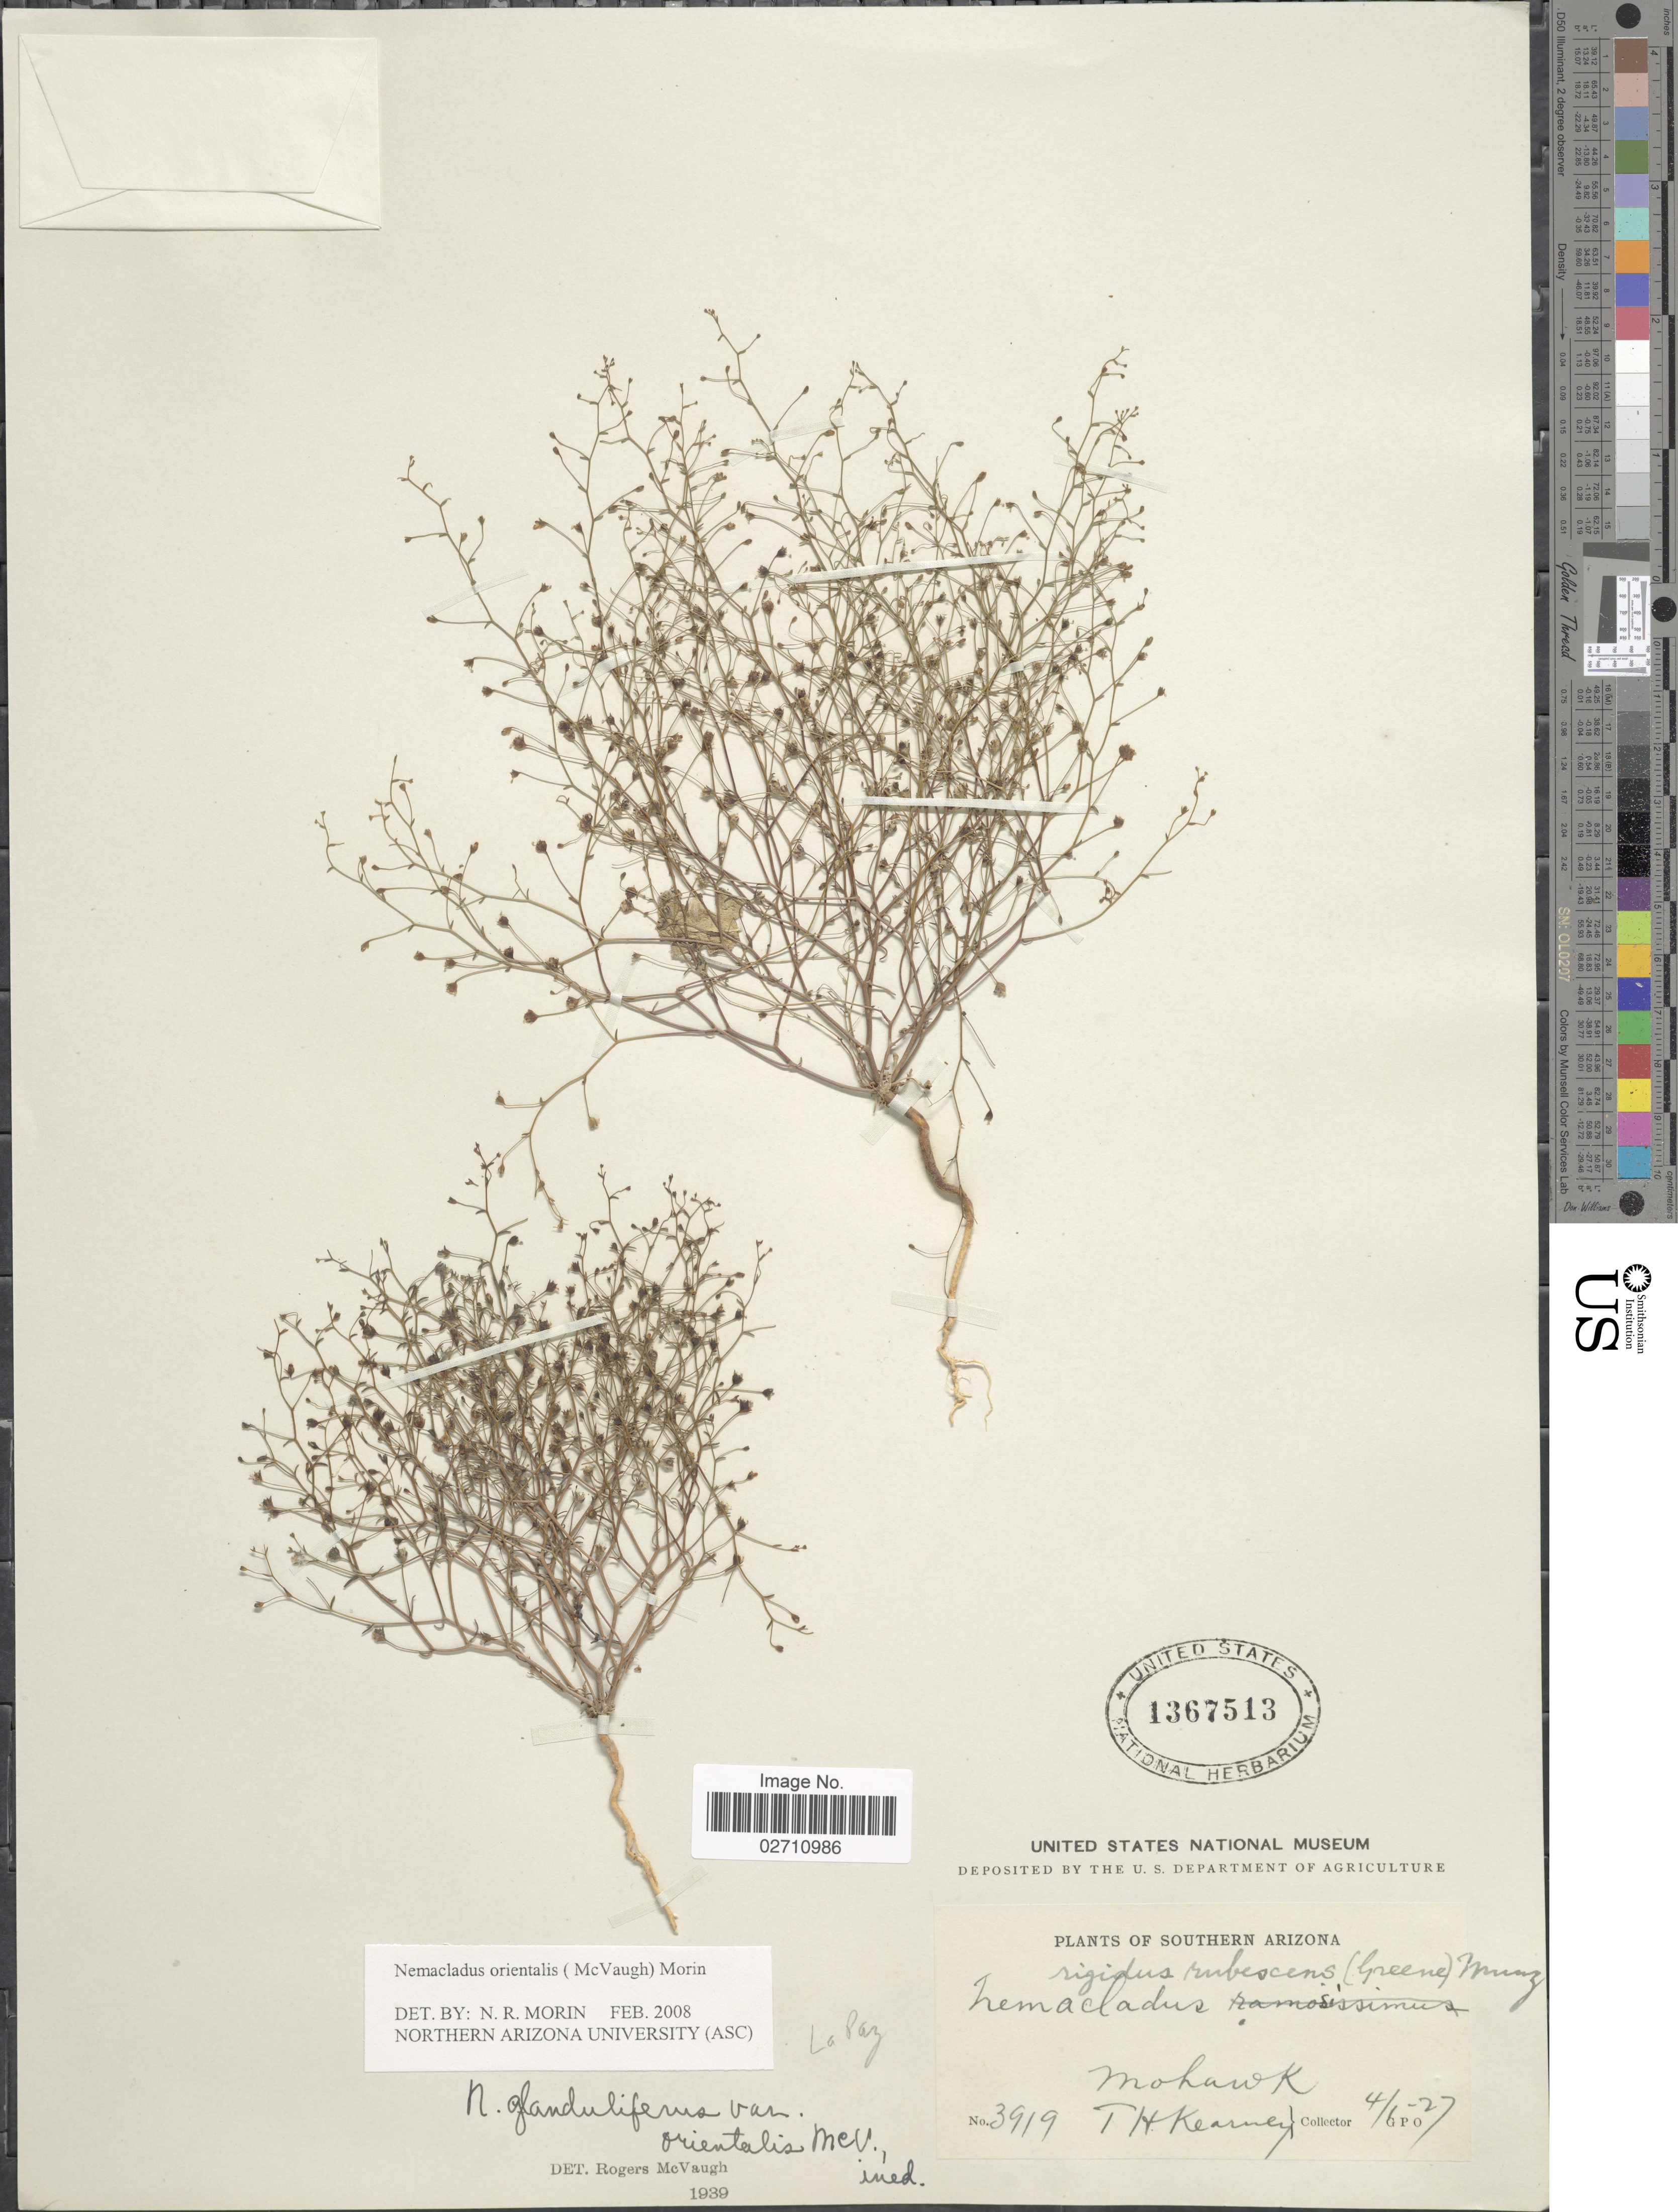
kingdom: Plantae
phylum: Tracheophyta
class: Magnoliopsida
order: Asterales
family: Campanulaceae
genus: Nemacladus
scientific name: Nemacladus orientalis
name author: (McVaugh) Morin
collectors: T. H. Kearney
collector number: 3919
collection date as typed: Transcribed d/m/y: 4/1/27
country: United States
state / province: Arizona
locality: Southern Arizona, Mohawk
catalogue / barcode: US 1367513